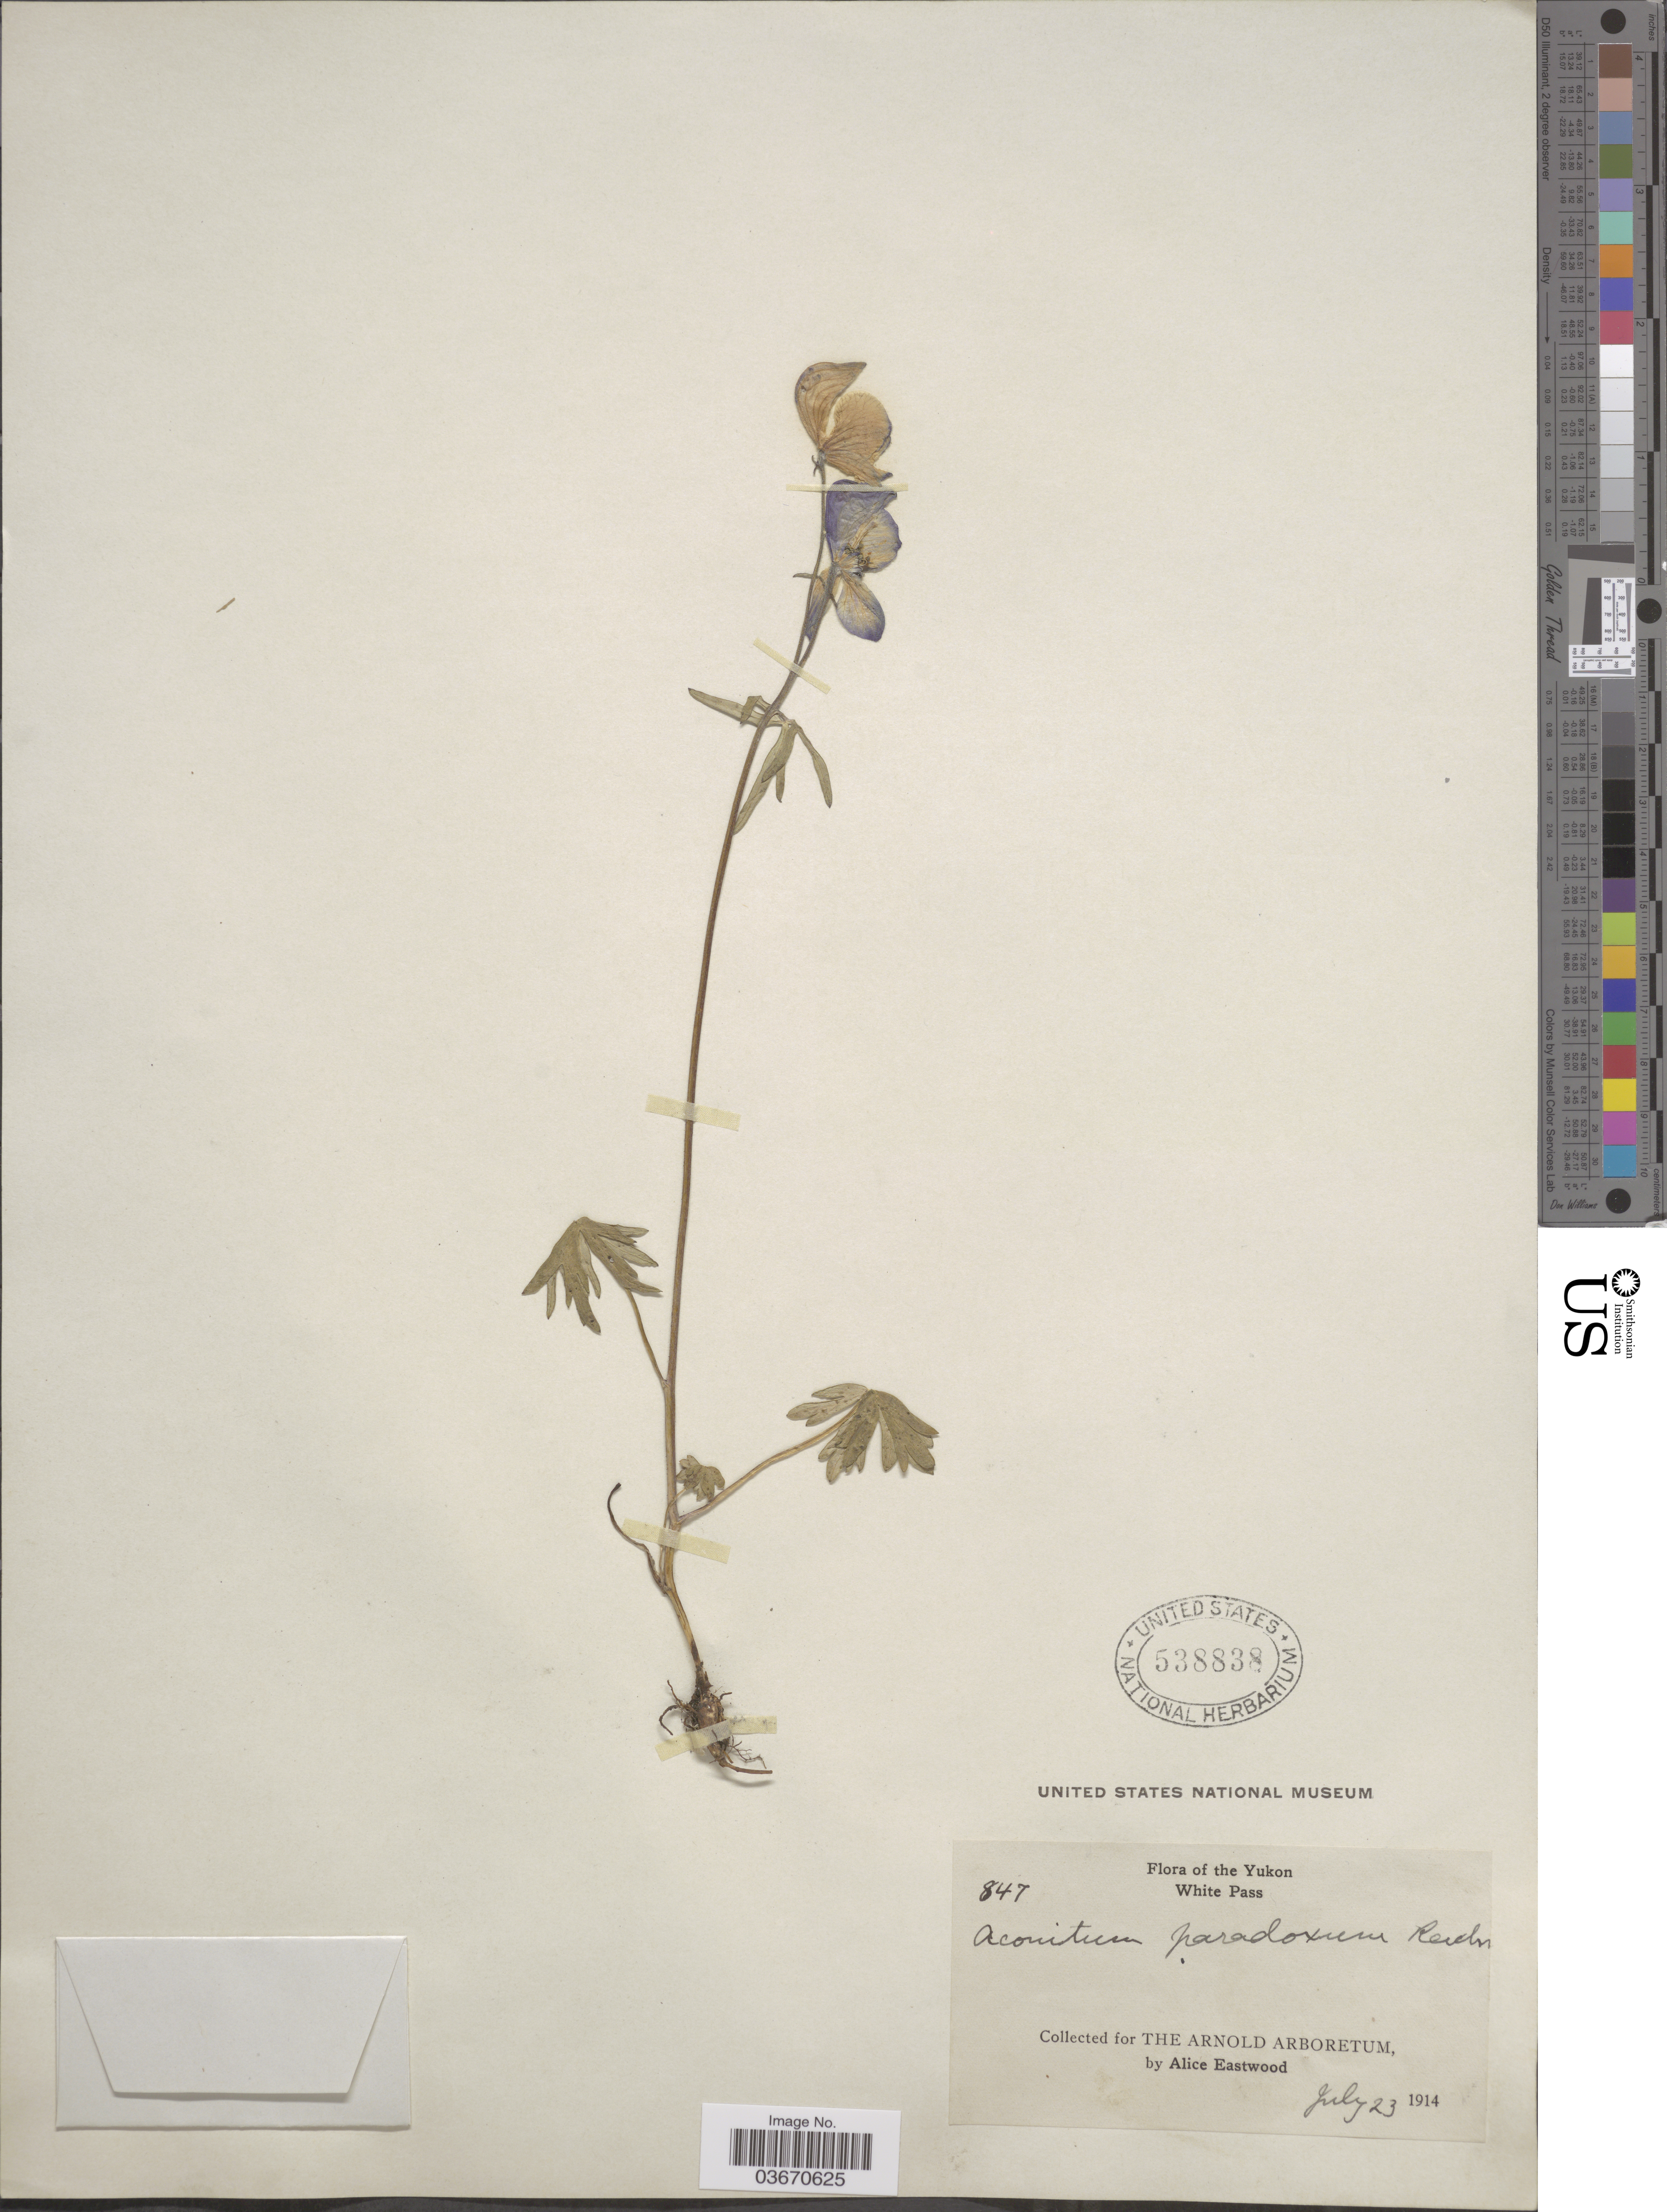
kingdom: Plantae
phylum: Tracheophyta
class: Magnoliopsida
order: Ranunculales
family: Ranunculaceae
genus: Aconitum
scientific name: Aconitum delphinifolium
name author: DC.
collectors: A. Eastwood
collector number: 847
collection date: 1914-07-23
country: Canada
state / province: Yukon Territory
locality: The Yukon. White Pass.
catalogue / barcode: US 538838